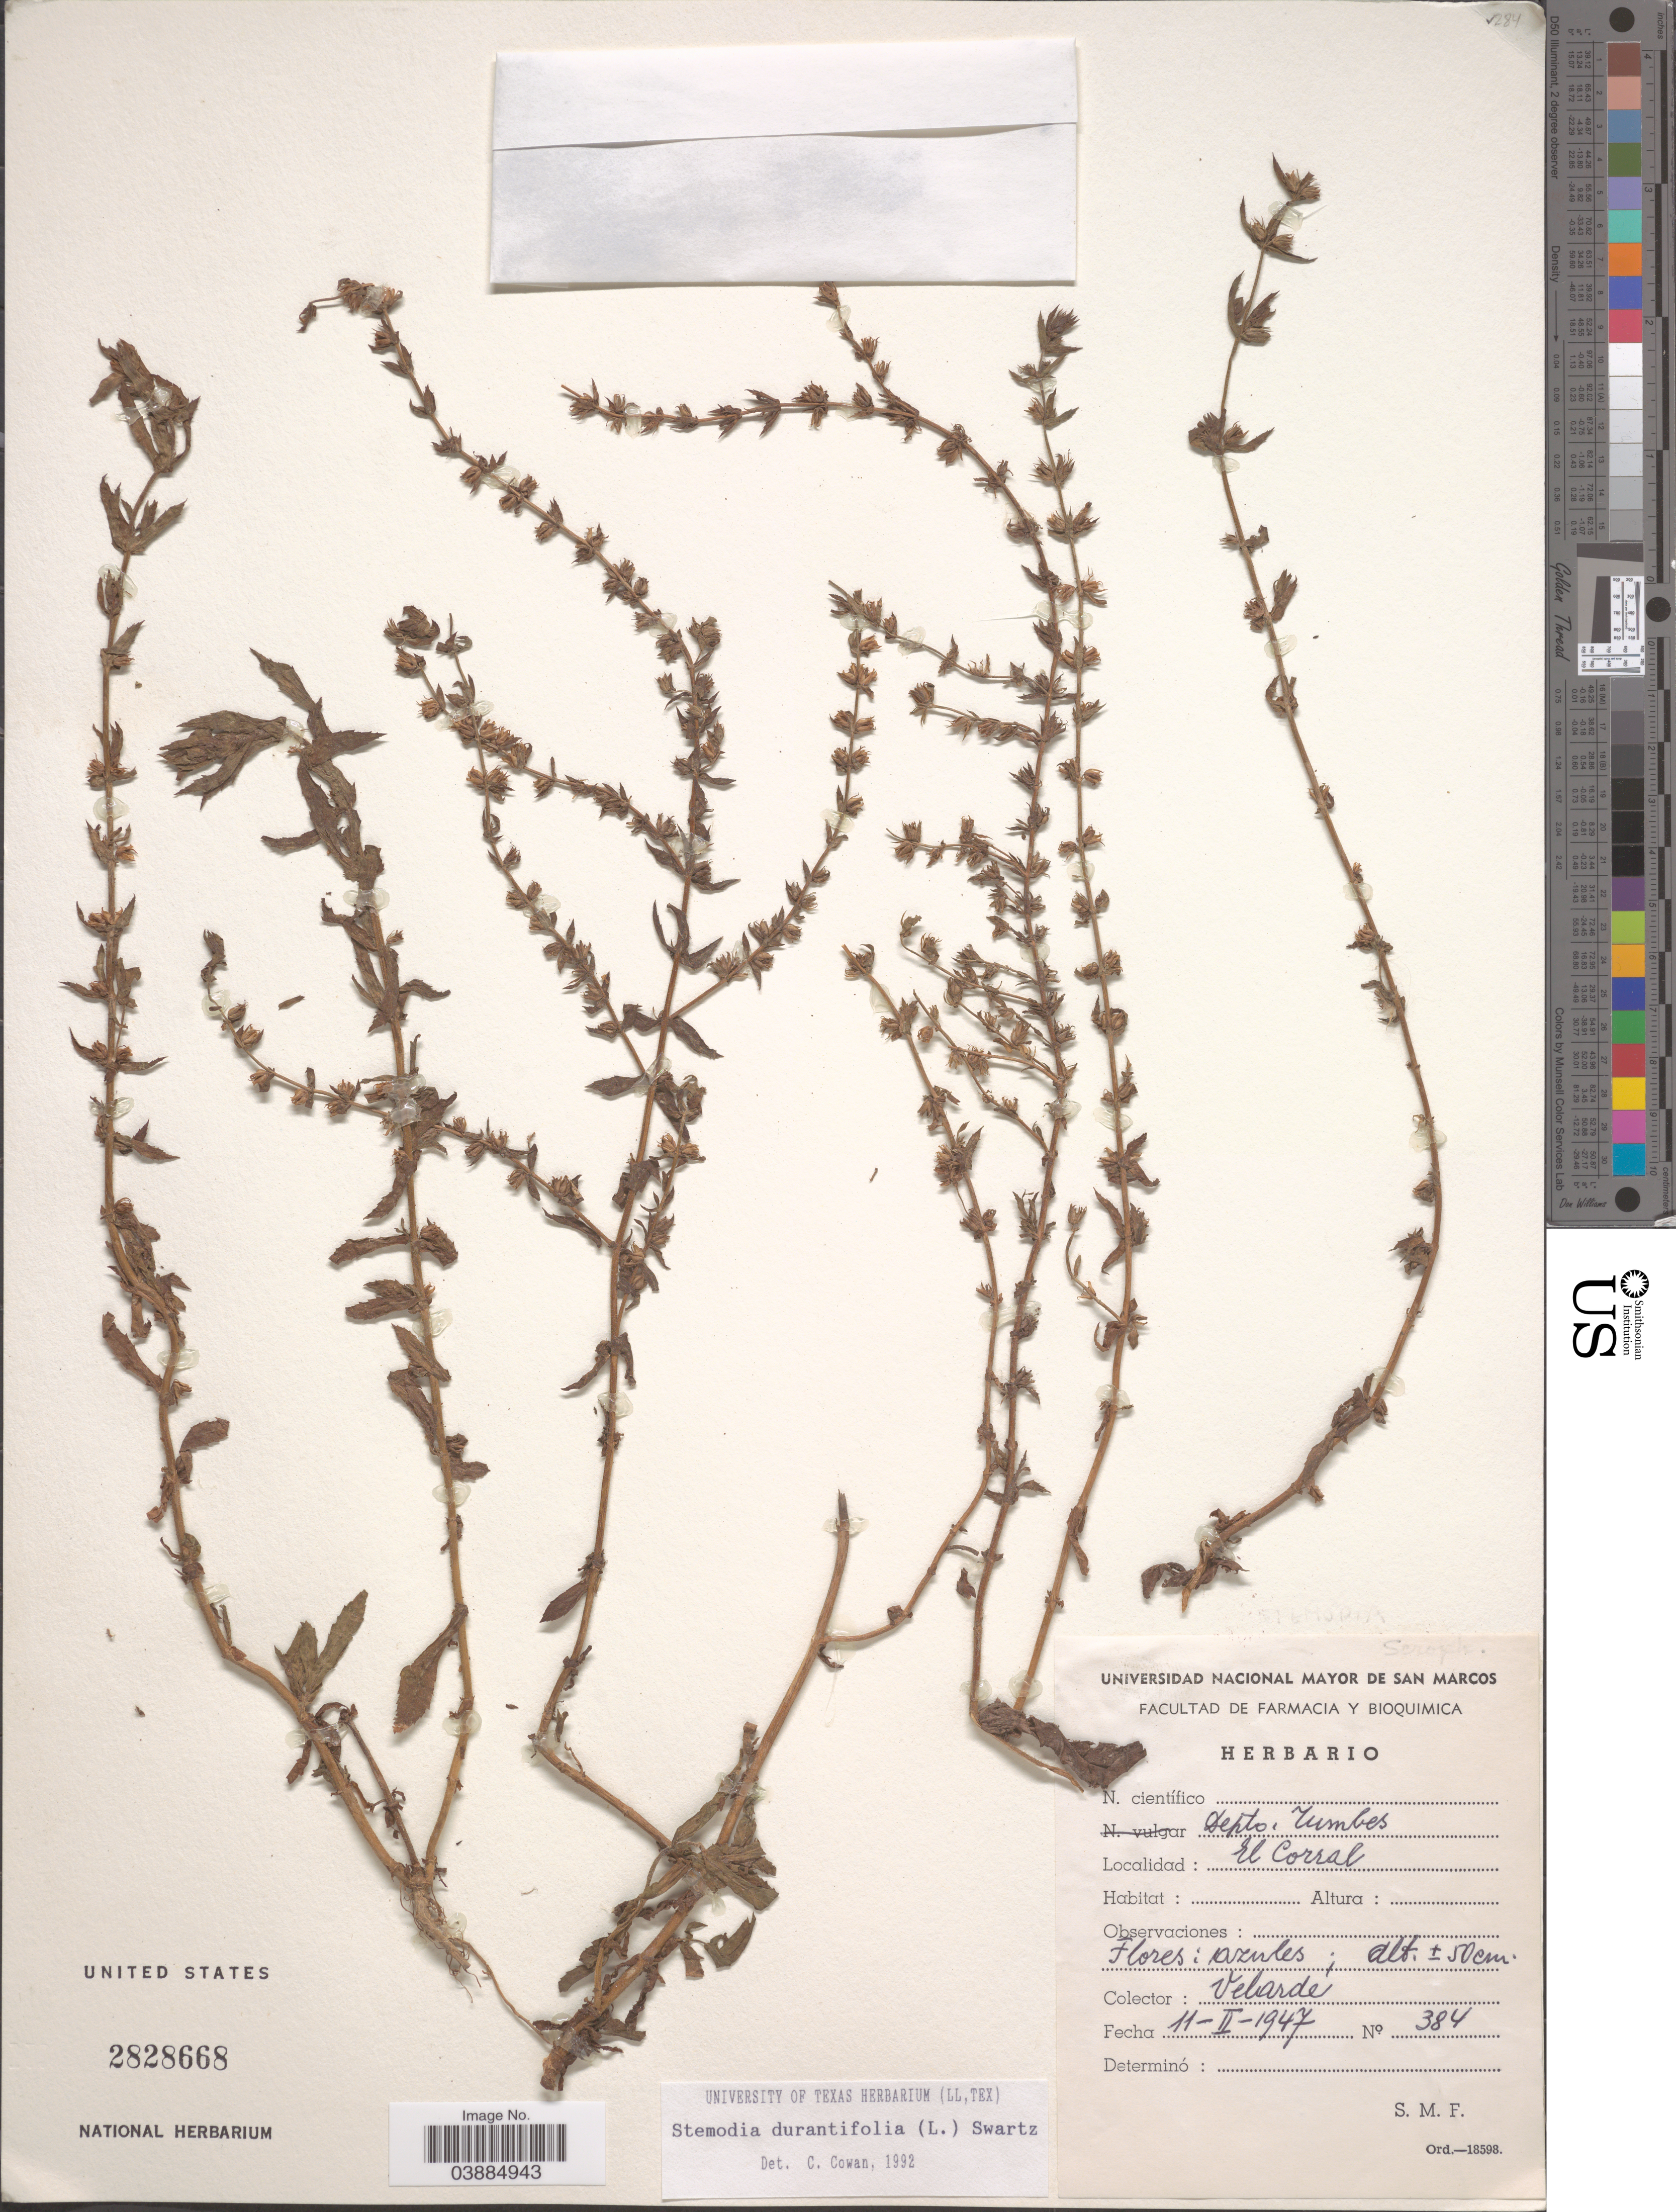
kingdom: Plantae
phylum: Tracheophyta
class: Magnoliopsida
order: Lamiales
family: Plantaginaceae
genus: Stemodia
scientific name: Stemodia durantifolia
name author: (L.) Sw.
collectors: -. Velarde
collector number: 384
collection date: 1947-02-11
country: Peru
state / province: Tumbes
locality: Depto. Tumbes. El Corral.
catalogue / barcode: US 2828668